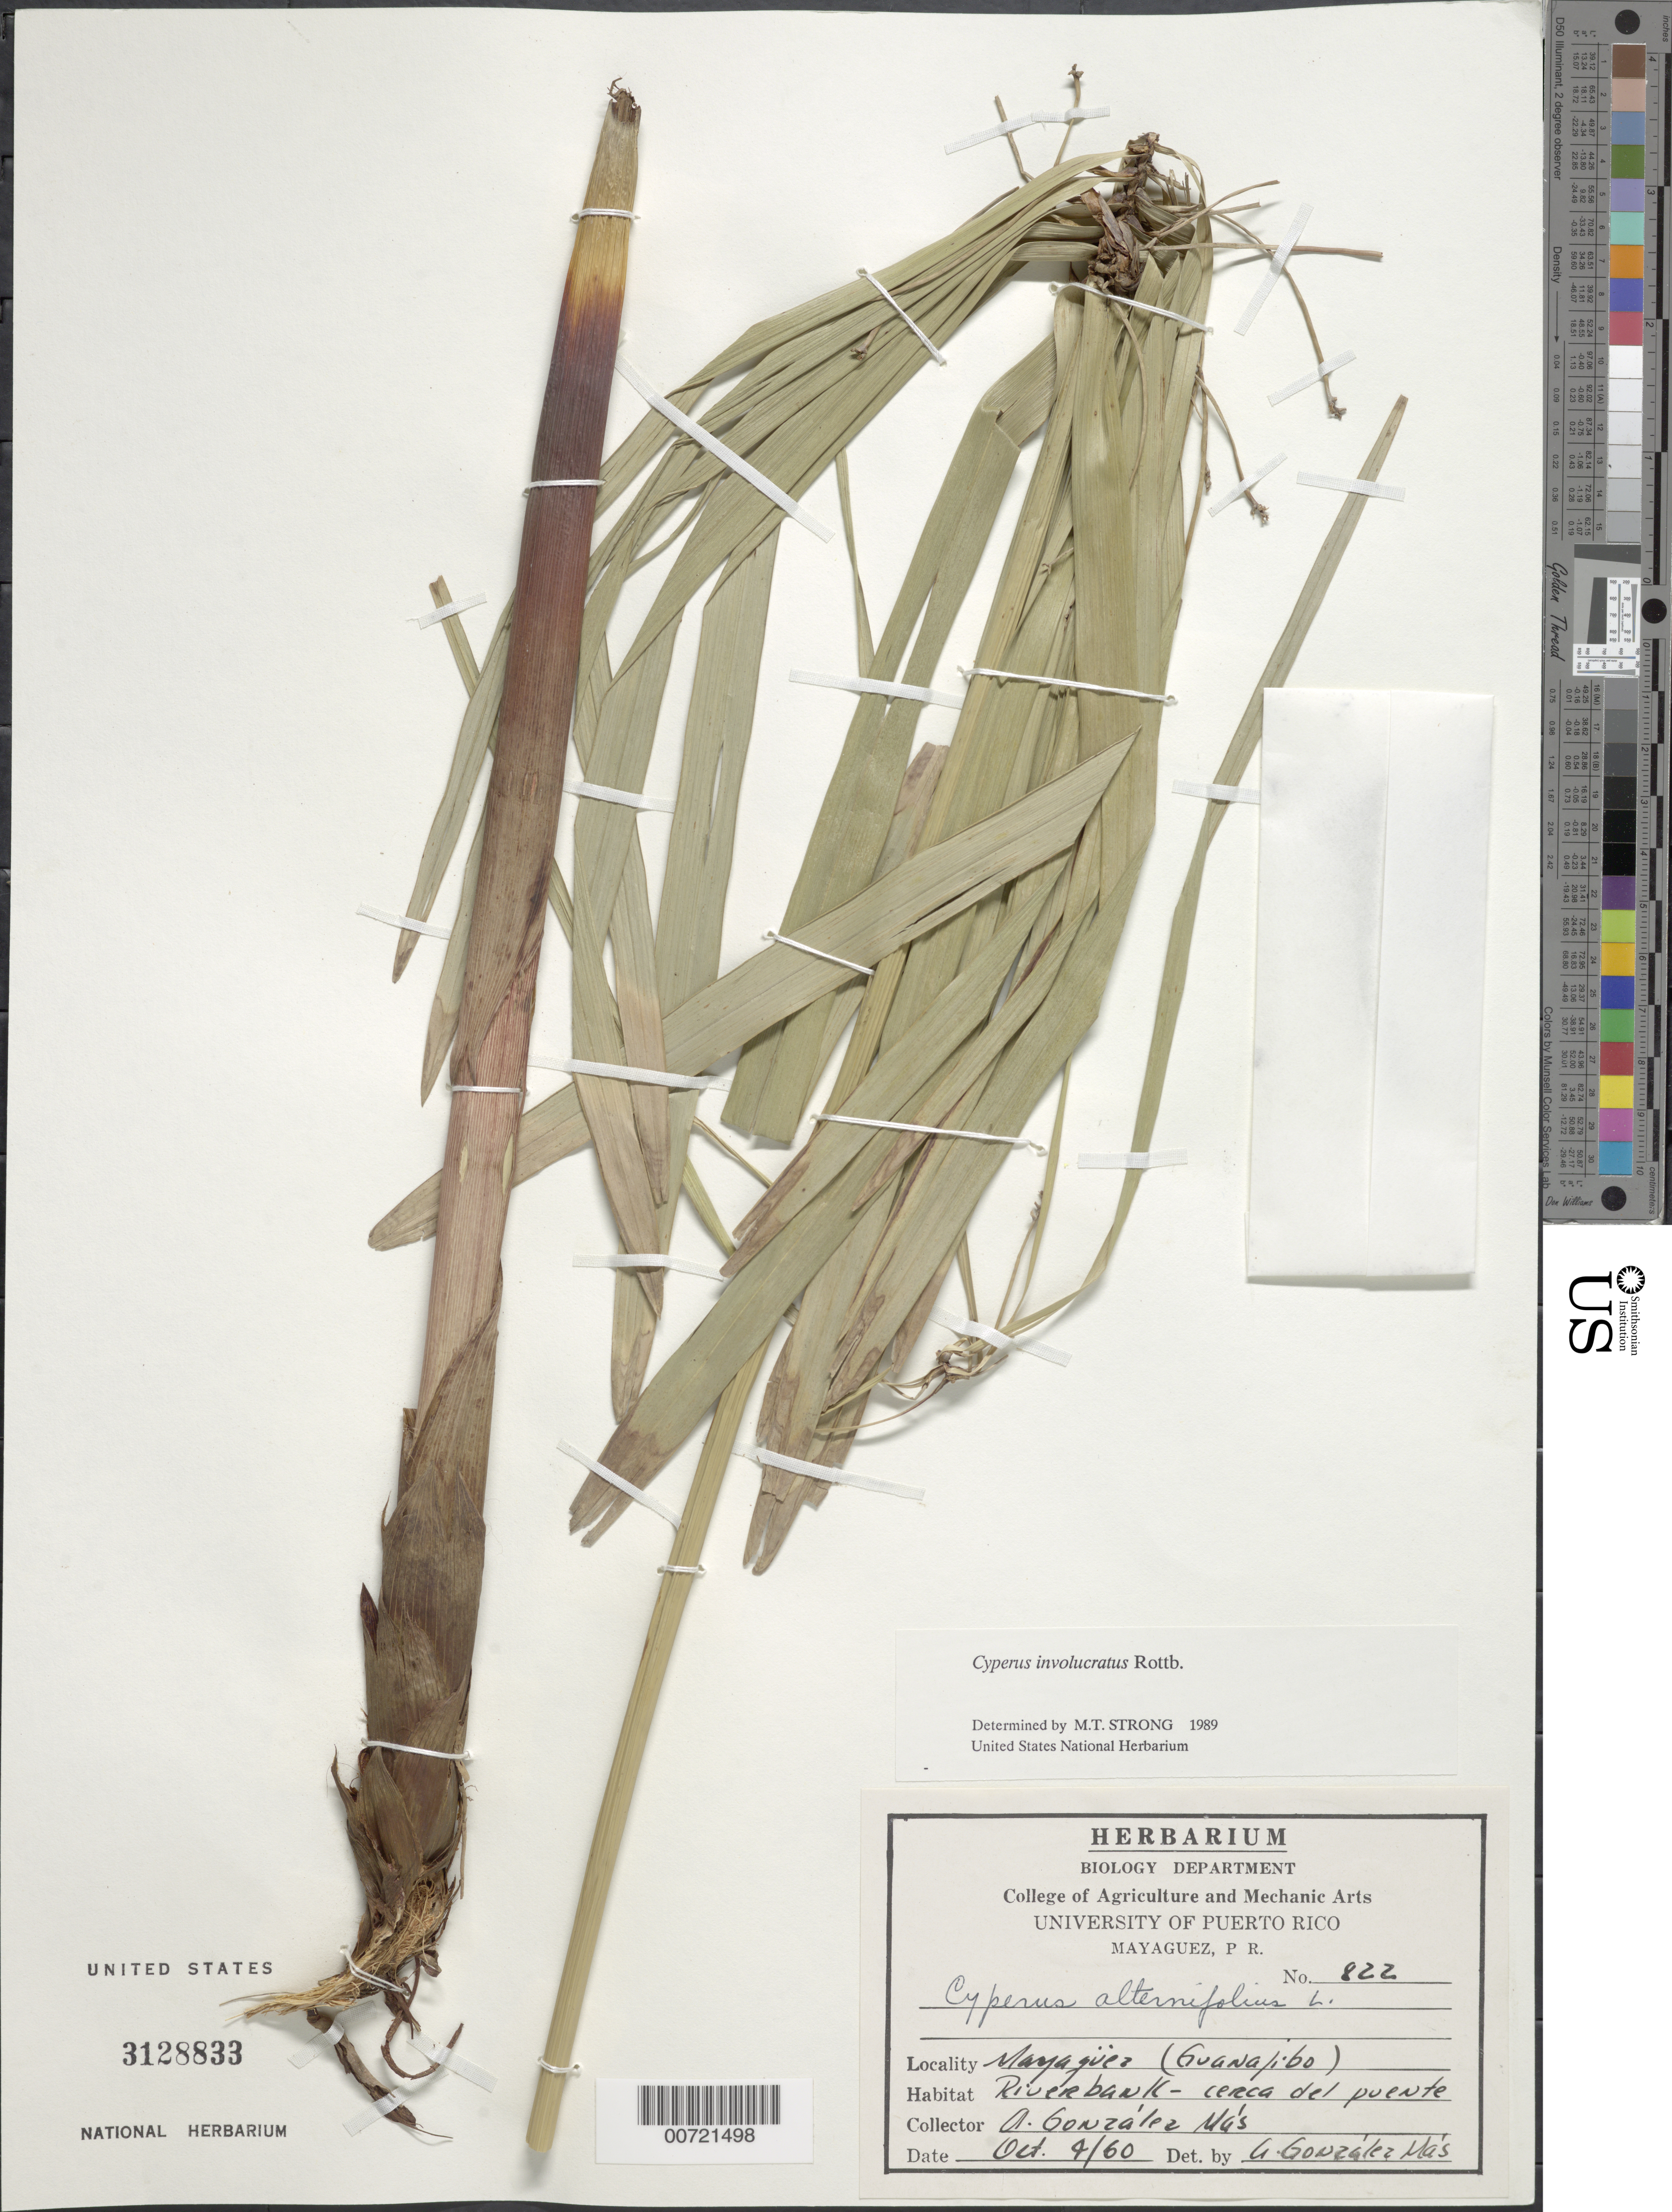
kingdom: Plantae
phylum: Tracheophyta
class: Liliopsida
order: Poales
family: Cyperaceae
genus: Cyperus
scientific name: Cyperus involucratus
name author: Rottb.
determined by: Strong, M. T., (US), Smithsonian Institution - National Museum of Natural History (UNITED STATES)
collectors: A. González Más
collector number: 822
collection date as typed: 04 Oct 1960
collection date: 1960-10-04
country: Puerto Rico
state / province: Mayagüez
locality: Mayagüez: Guanajibo.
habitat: River bank, cerca del puente.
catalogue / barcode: US 3128833